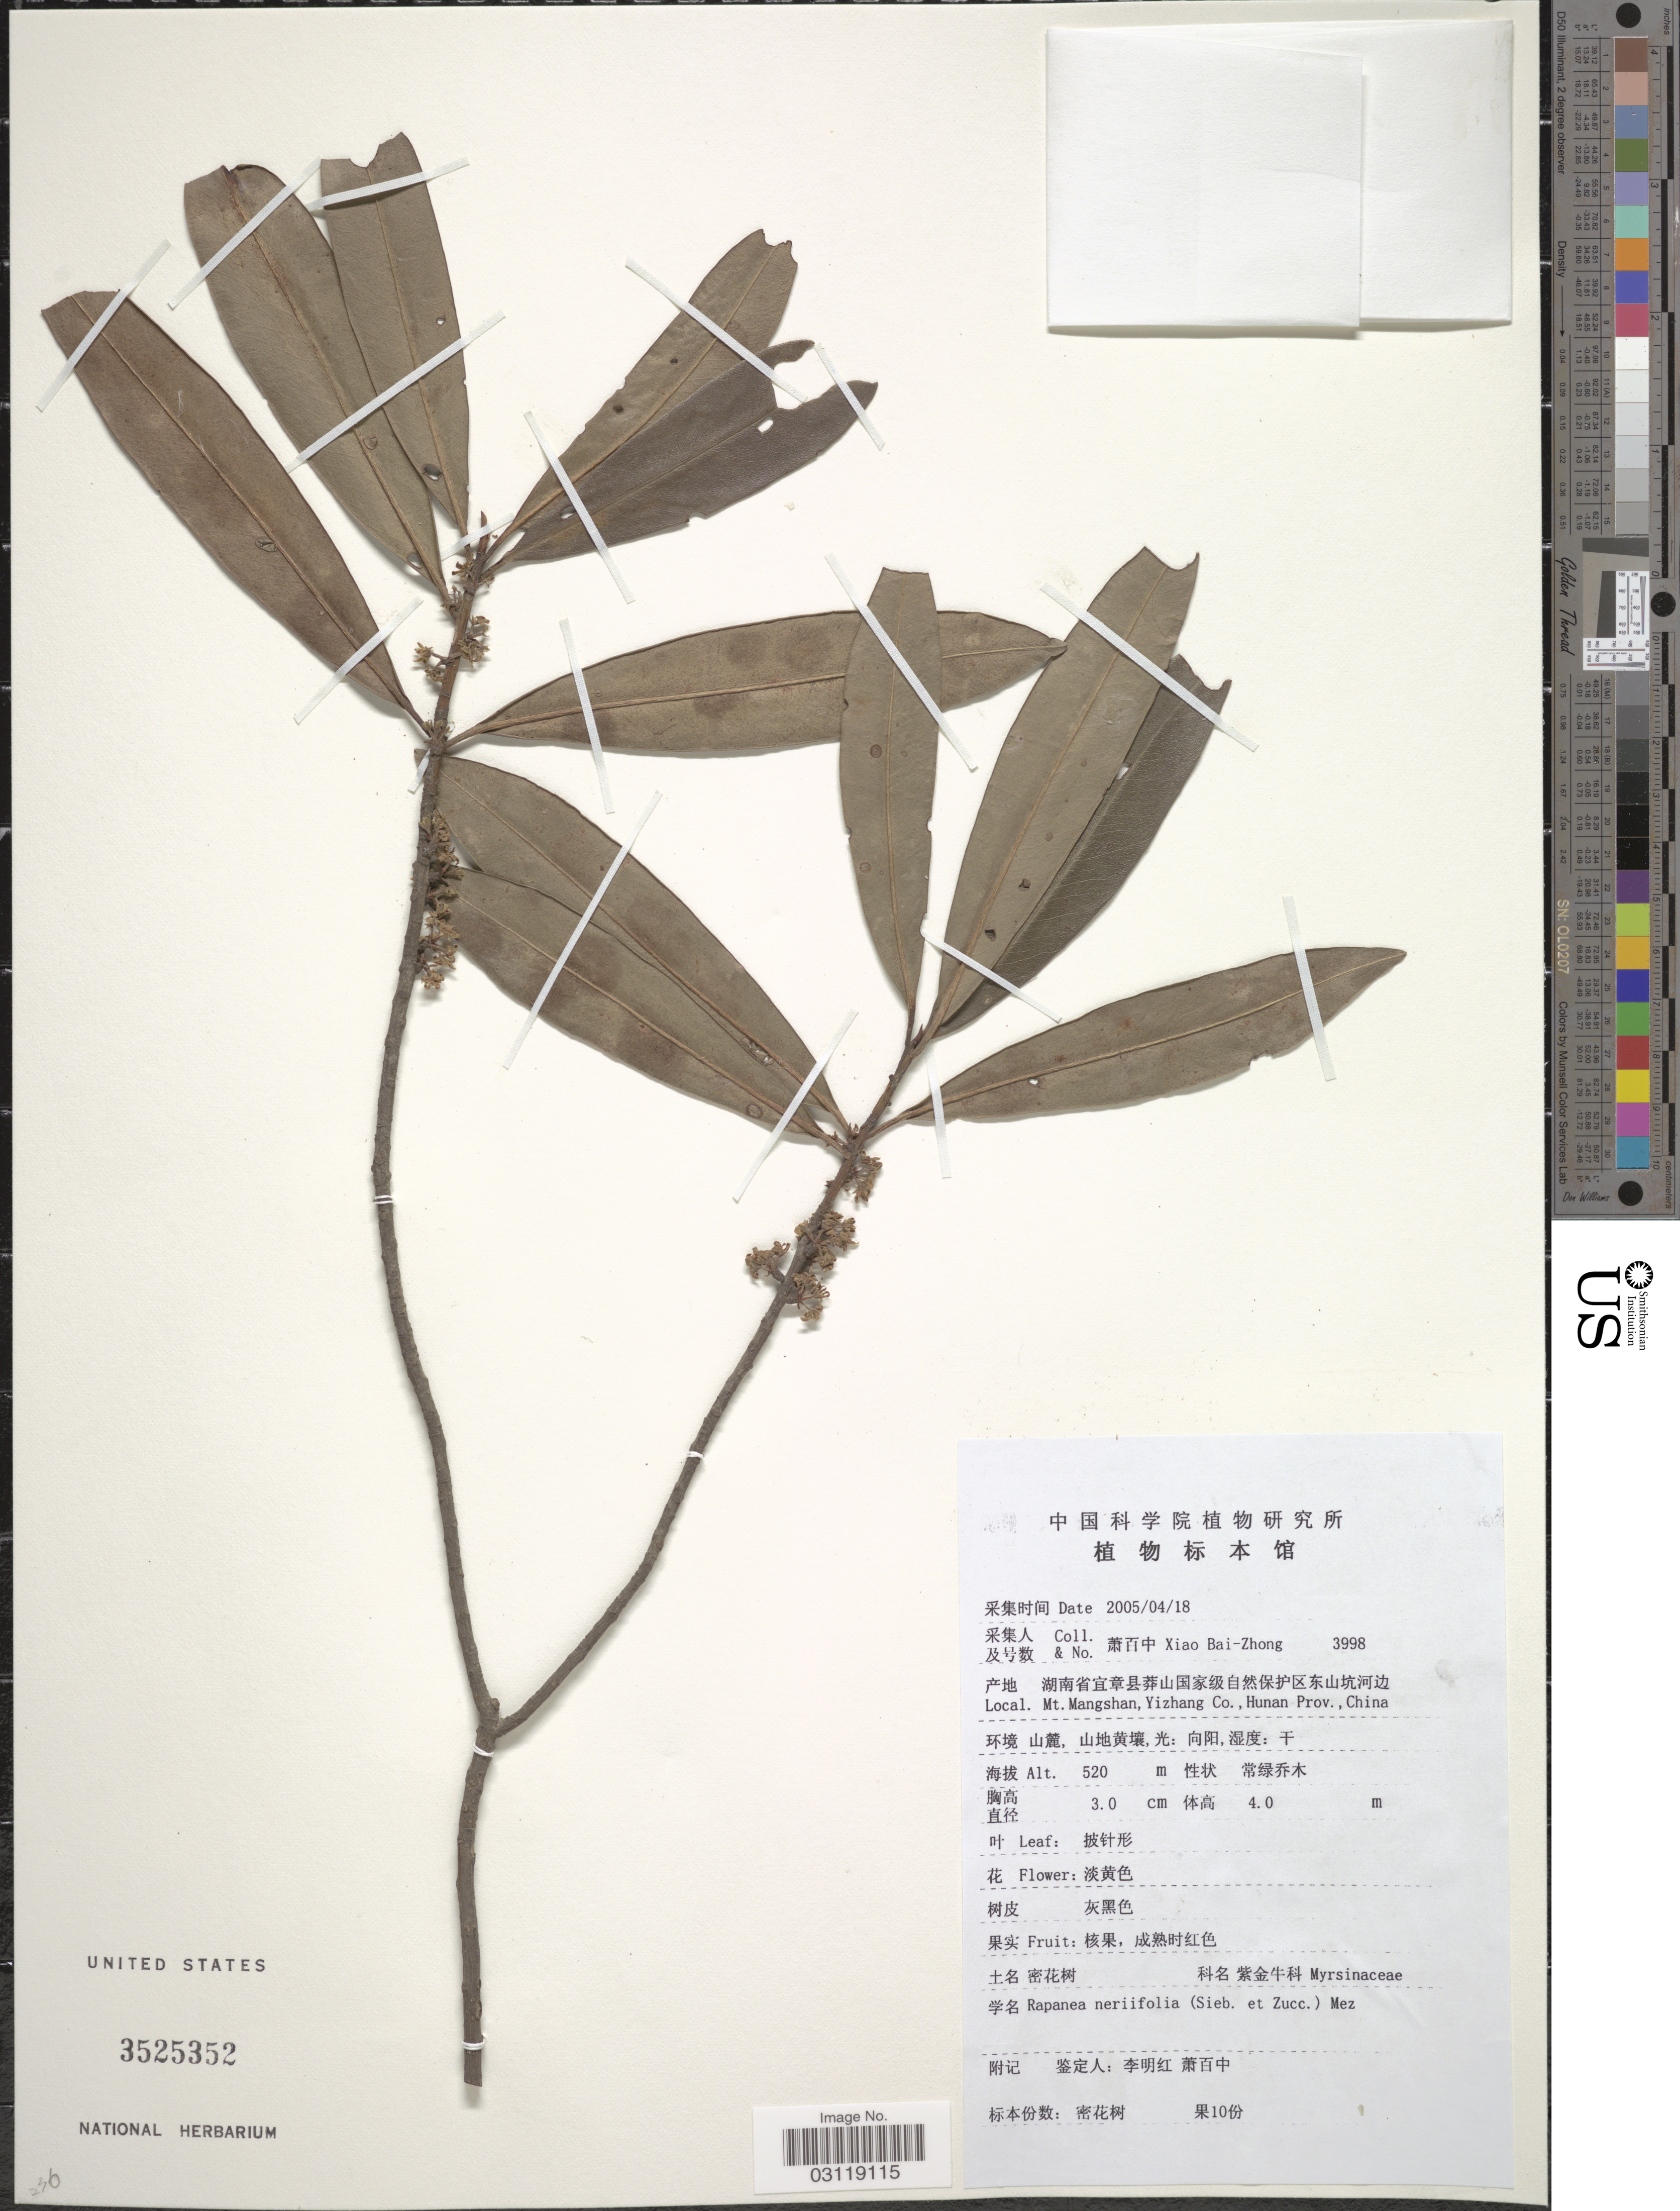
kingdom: Plantae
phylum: Tracheophyta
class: Magnoliopsida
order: Ericales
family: Primulaceae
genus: Rapanea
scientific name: Rapanea neriifolia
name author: Mez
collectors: B. Z. Xiao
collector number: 3998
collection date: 2005-04-18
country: China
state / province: Hunan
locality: Mt. Mangshan, Yizhang Co.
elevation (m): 520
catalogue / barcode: US 3525352